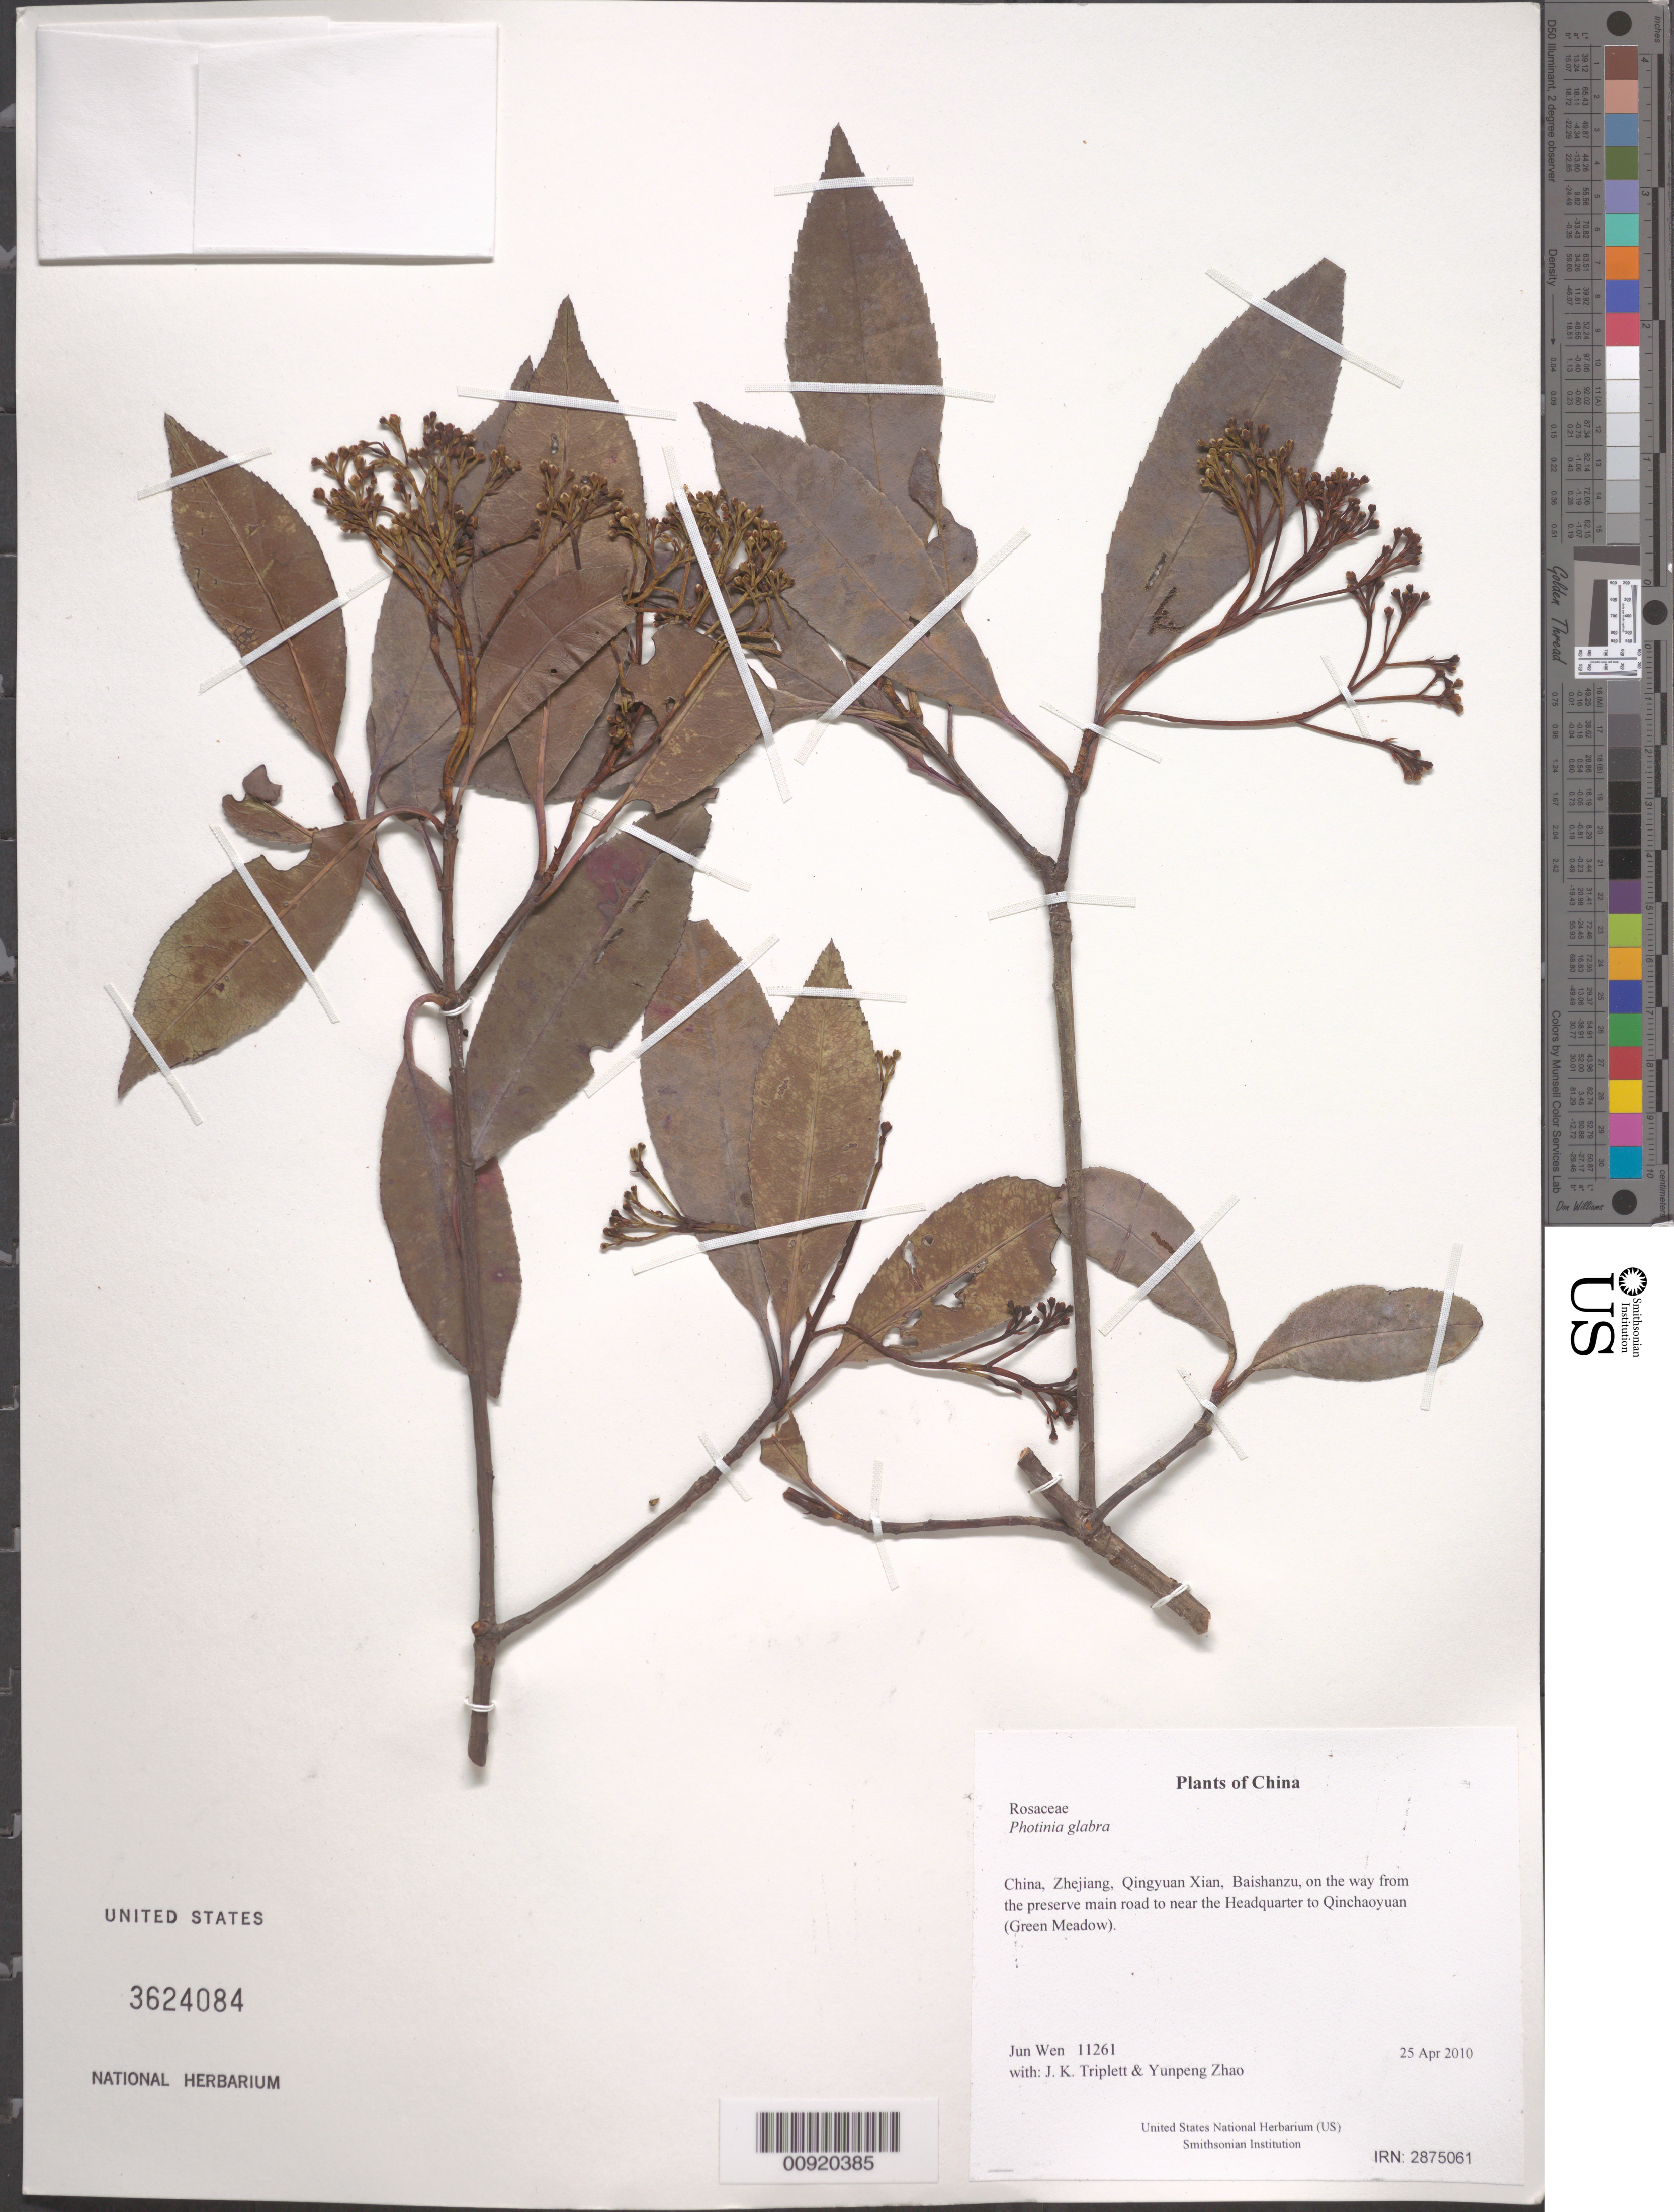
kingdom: Plantae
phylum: Tracheophyta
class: Magnoliopsida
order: Rosales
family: Rosaceae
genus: Photinia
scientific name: Photinia glabra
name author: (Thunb.) Jacob-Makoy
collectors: J. Wen, J. K. Triplett & Yunpeng Zhao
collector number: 11261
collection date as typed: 25 Apr 2010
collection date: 2010-04-25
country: China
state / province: Zhejiang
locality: Qingyuan Xian, Baishanzu, on the way from the preserve main road to near the Headquarter to Qinchaoyuan (Green Meadow).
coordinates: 27 43.836 N, 119 11.136 E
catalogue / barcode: US 3624084